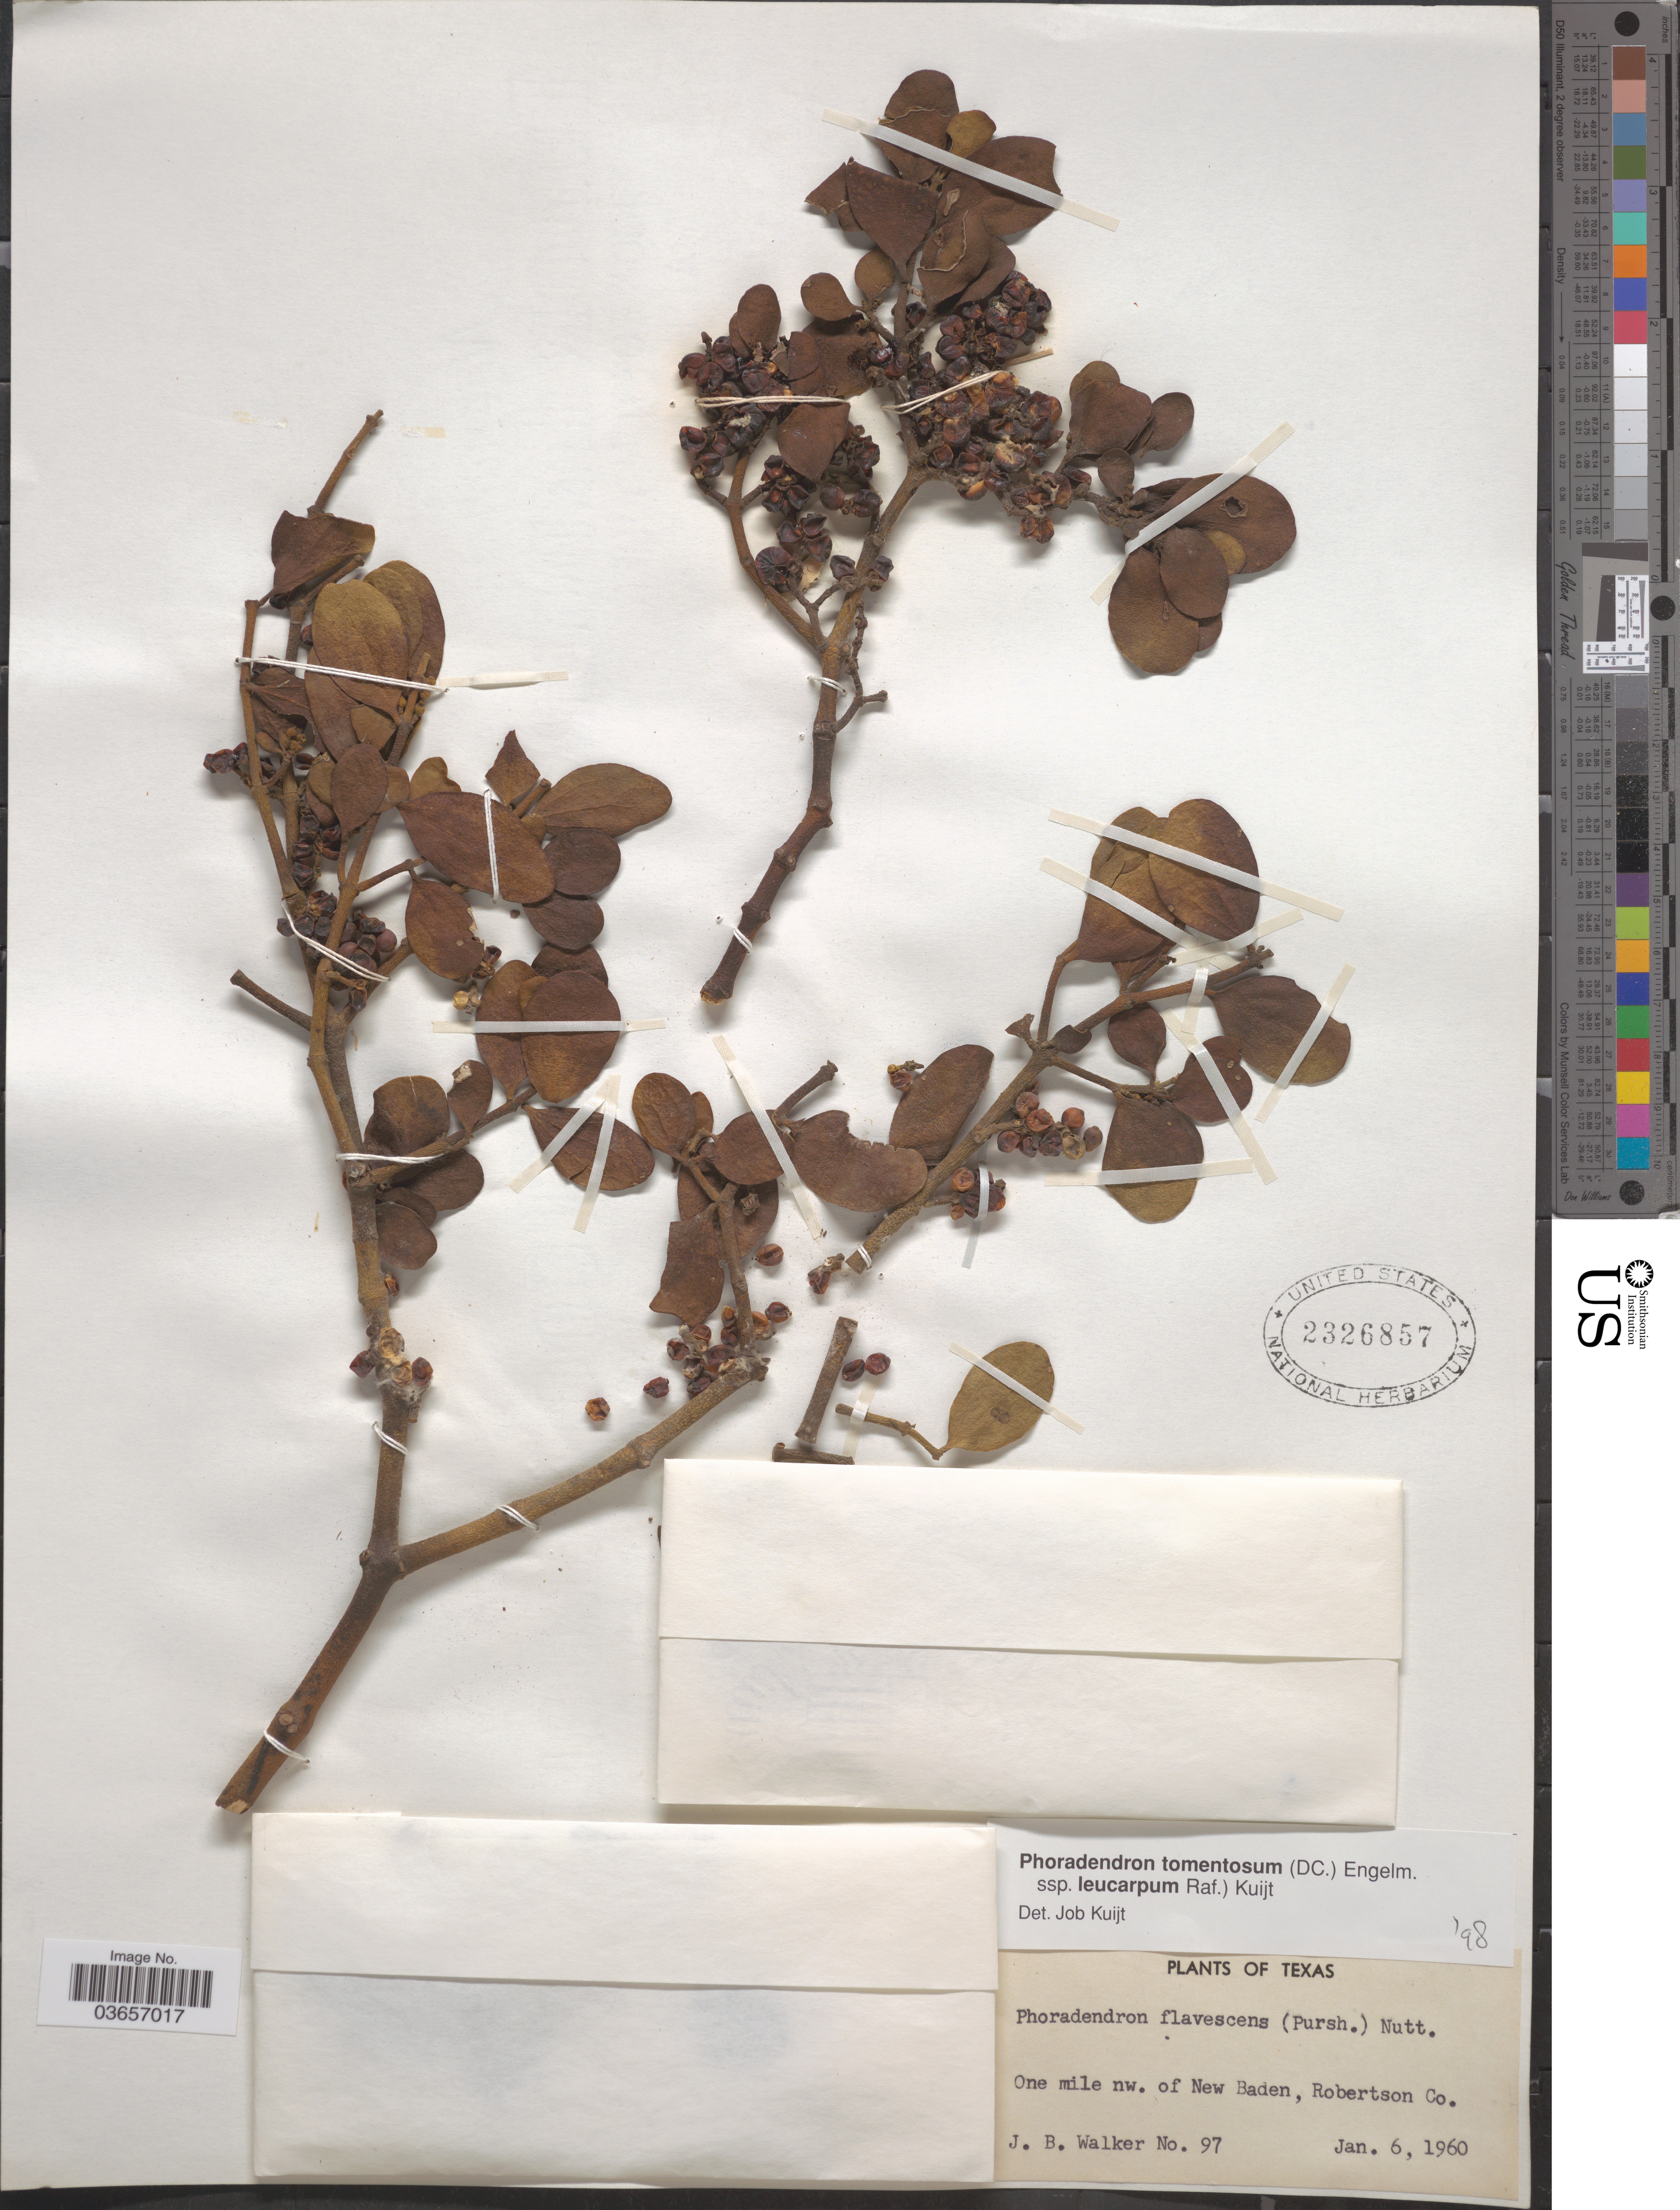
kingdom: Plantae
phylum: Tracheophyta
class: Magnoliopsida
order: Santalales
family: Viscaceae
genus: Phoradendron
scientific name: Phoradendron tomentosum subsp. leucarpum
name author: DC.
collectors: J. Walker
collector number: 97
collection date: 1960-01-06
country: United States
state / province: Texas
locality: One mile nw. of New Baden, Robertson Co.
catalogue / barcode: US 2326857